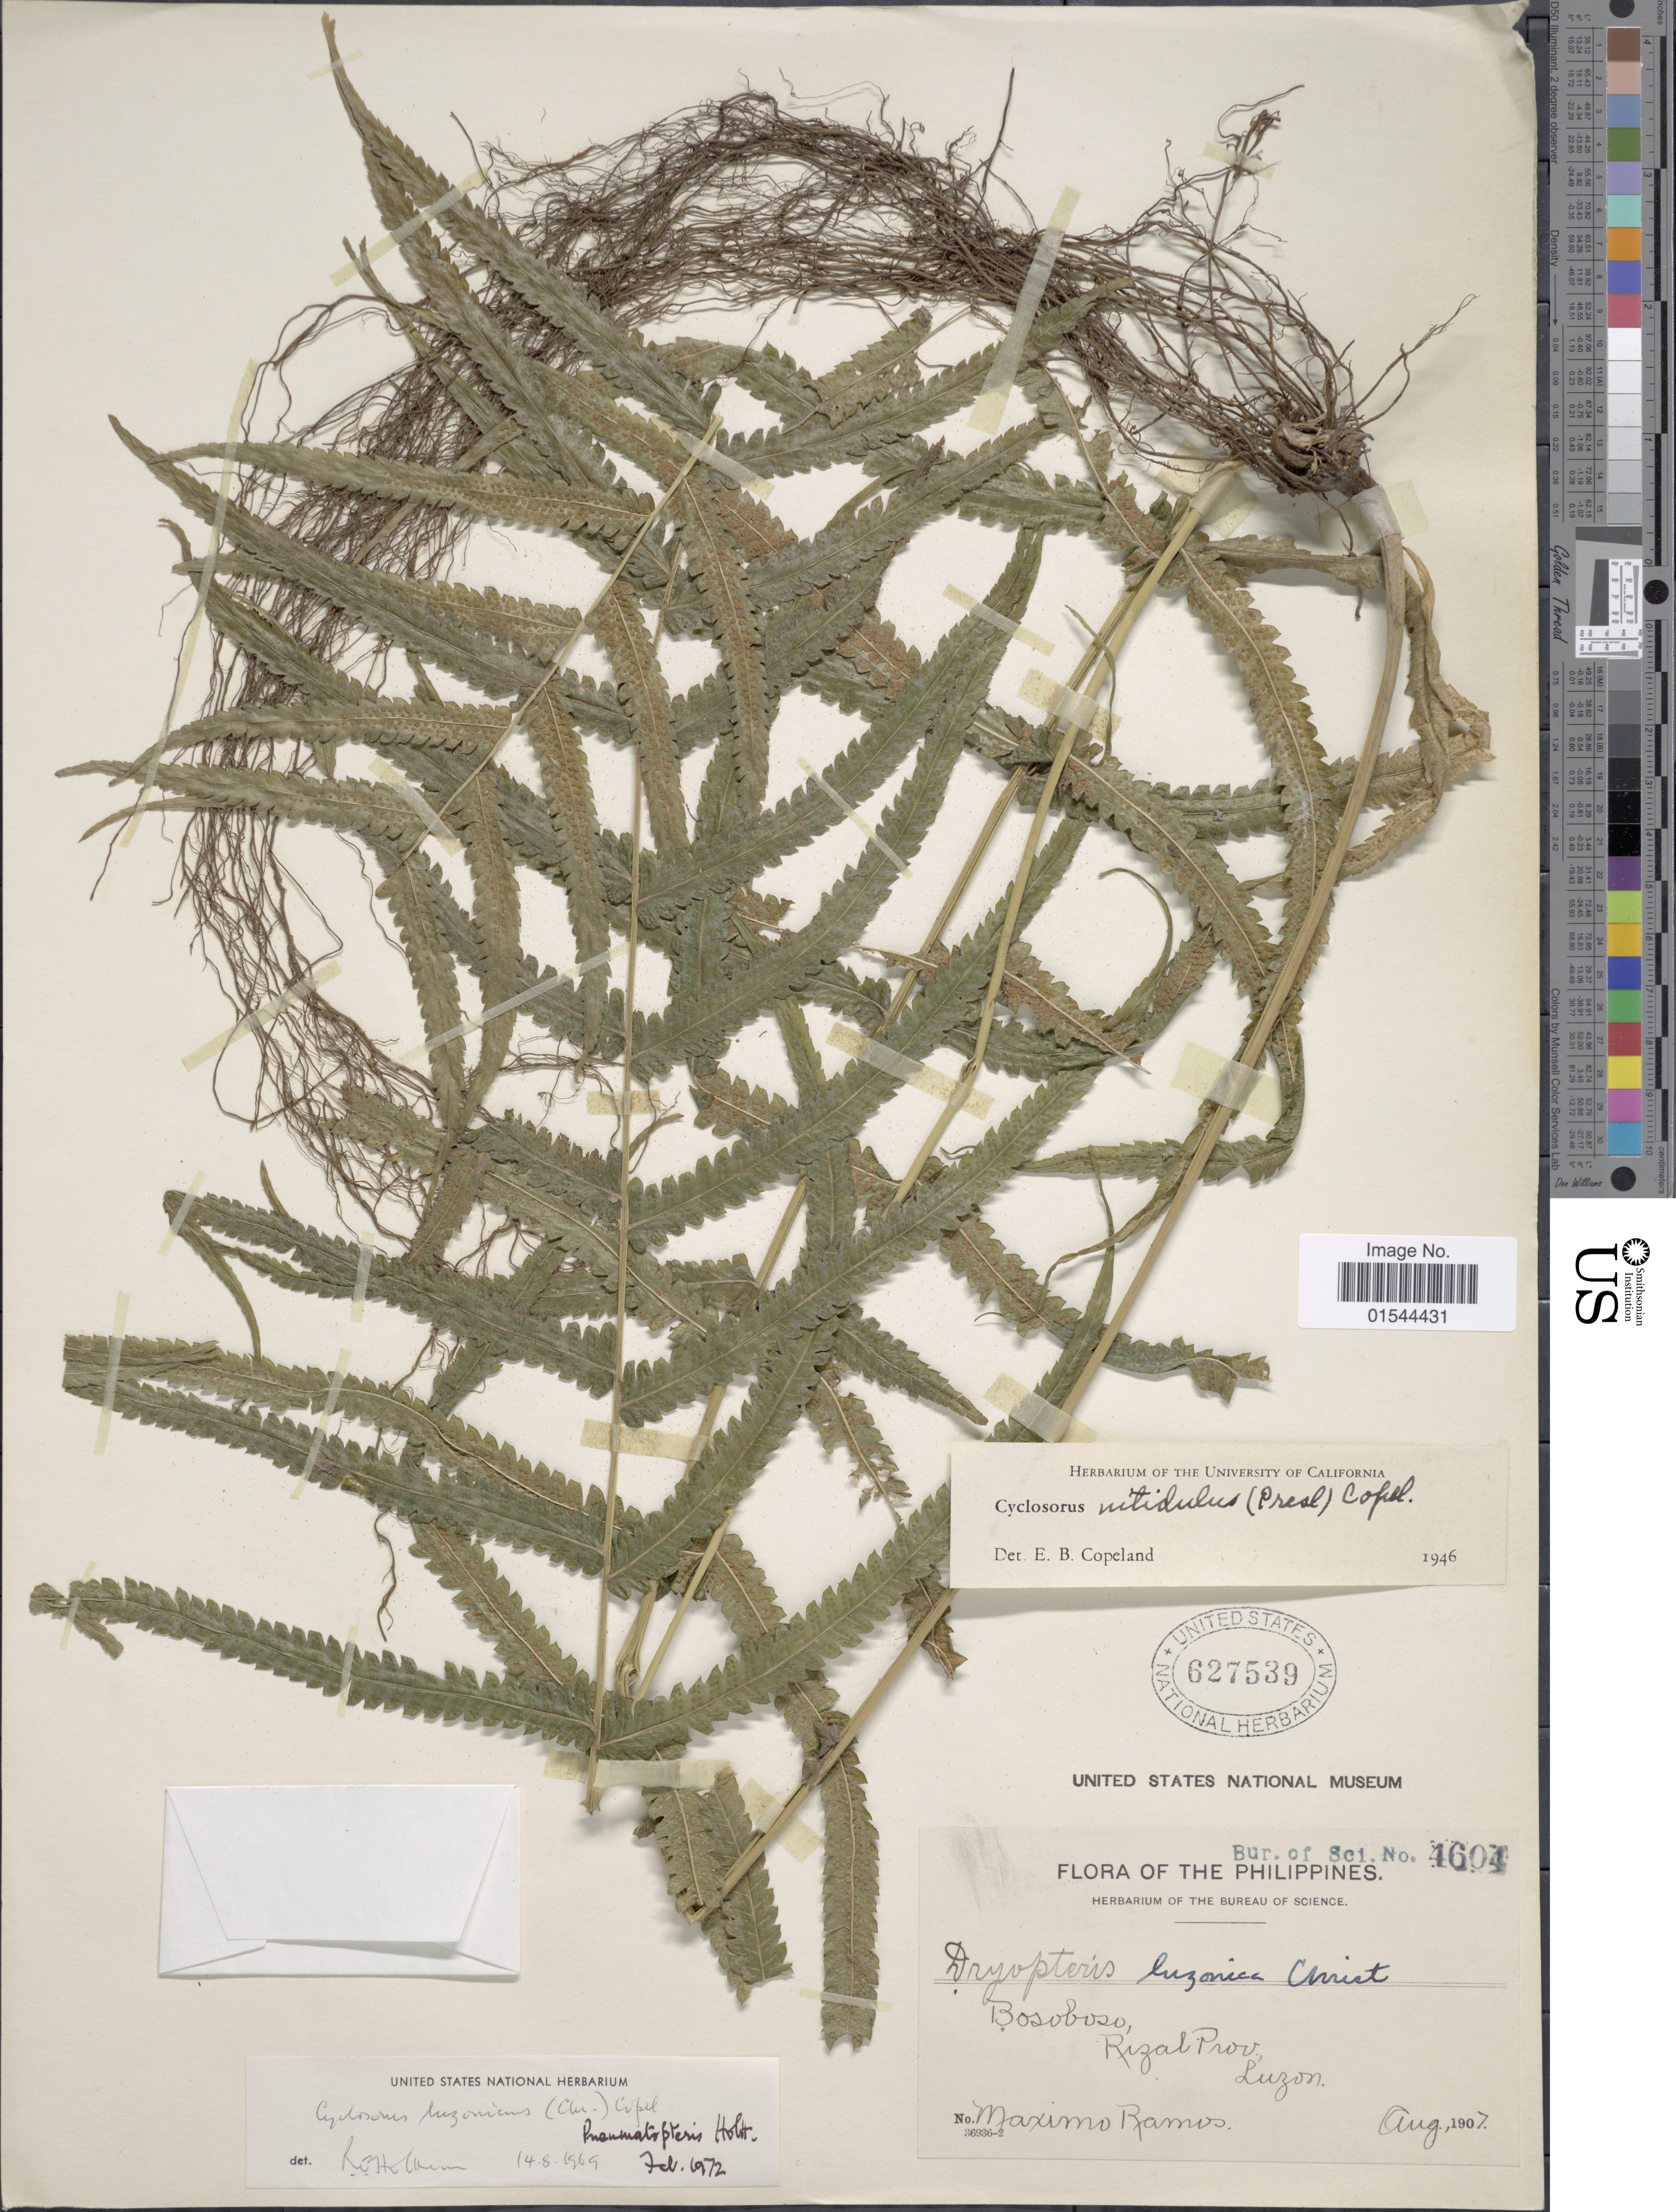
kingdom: Plantae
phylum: Tracheophyta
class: Polypodiopsida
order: Polypodiales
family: Thelypteridaceae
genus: Pneumatopteris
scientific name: Pneumatopteris laevis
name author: (Mett.) Holttum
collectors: M. Ramos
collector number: Bur. of Sci. 4604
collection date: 1907-08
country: Philippines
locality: Bosoboso, Rizal Prov., Luzon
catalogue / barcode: US 627539